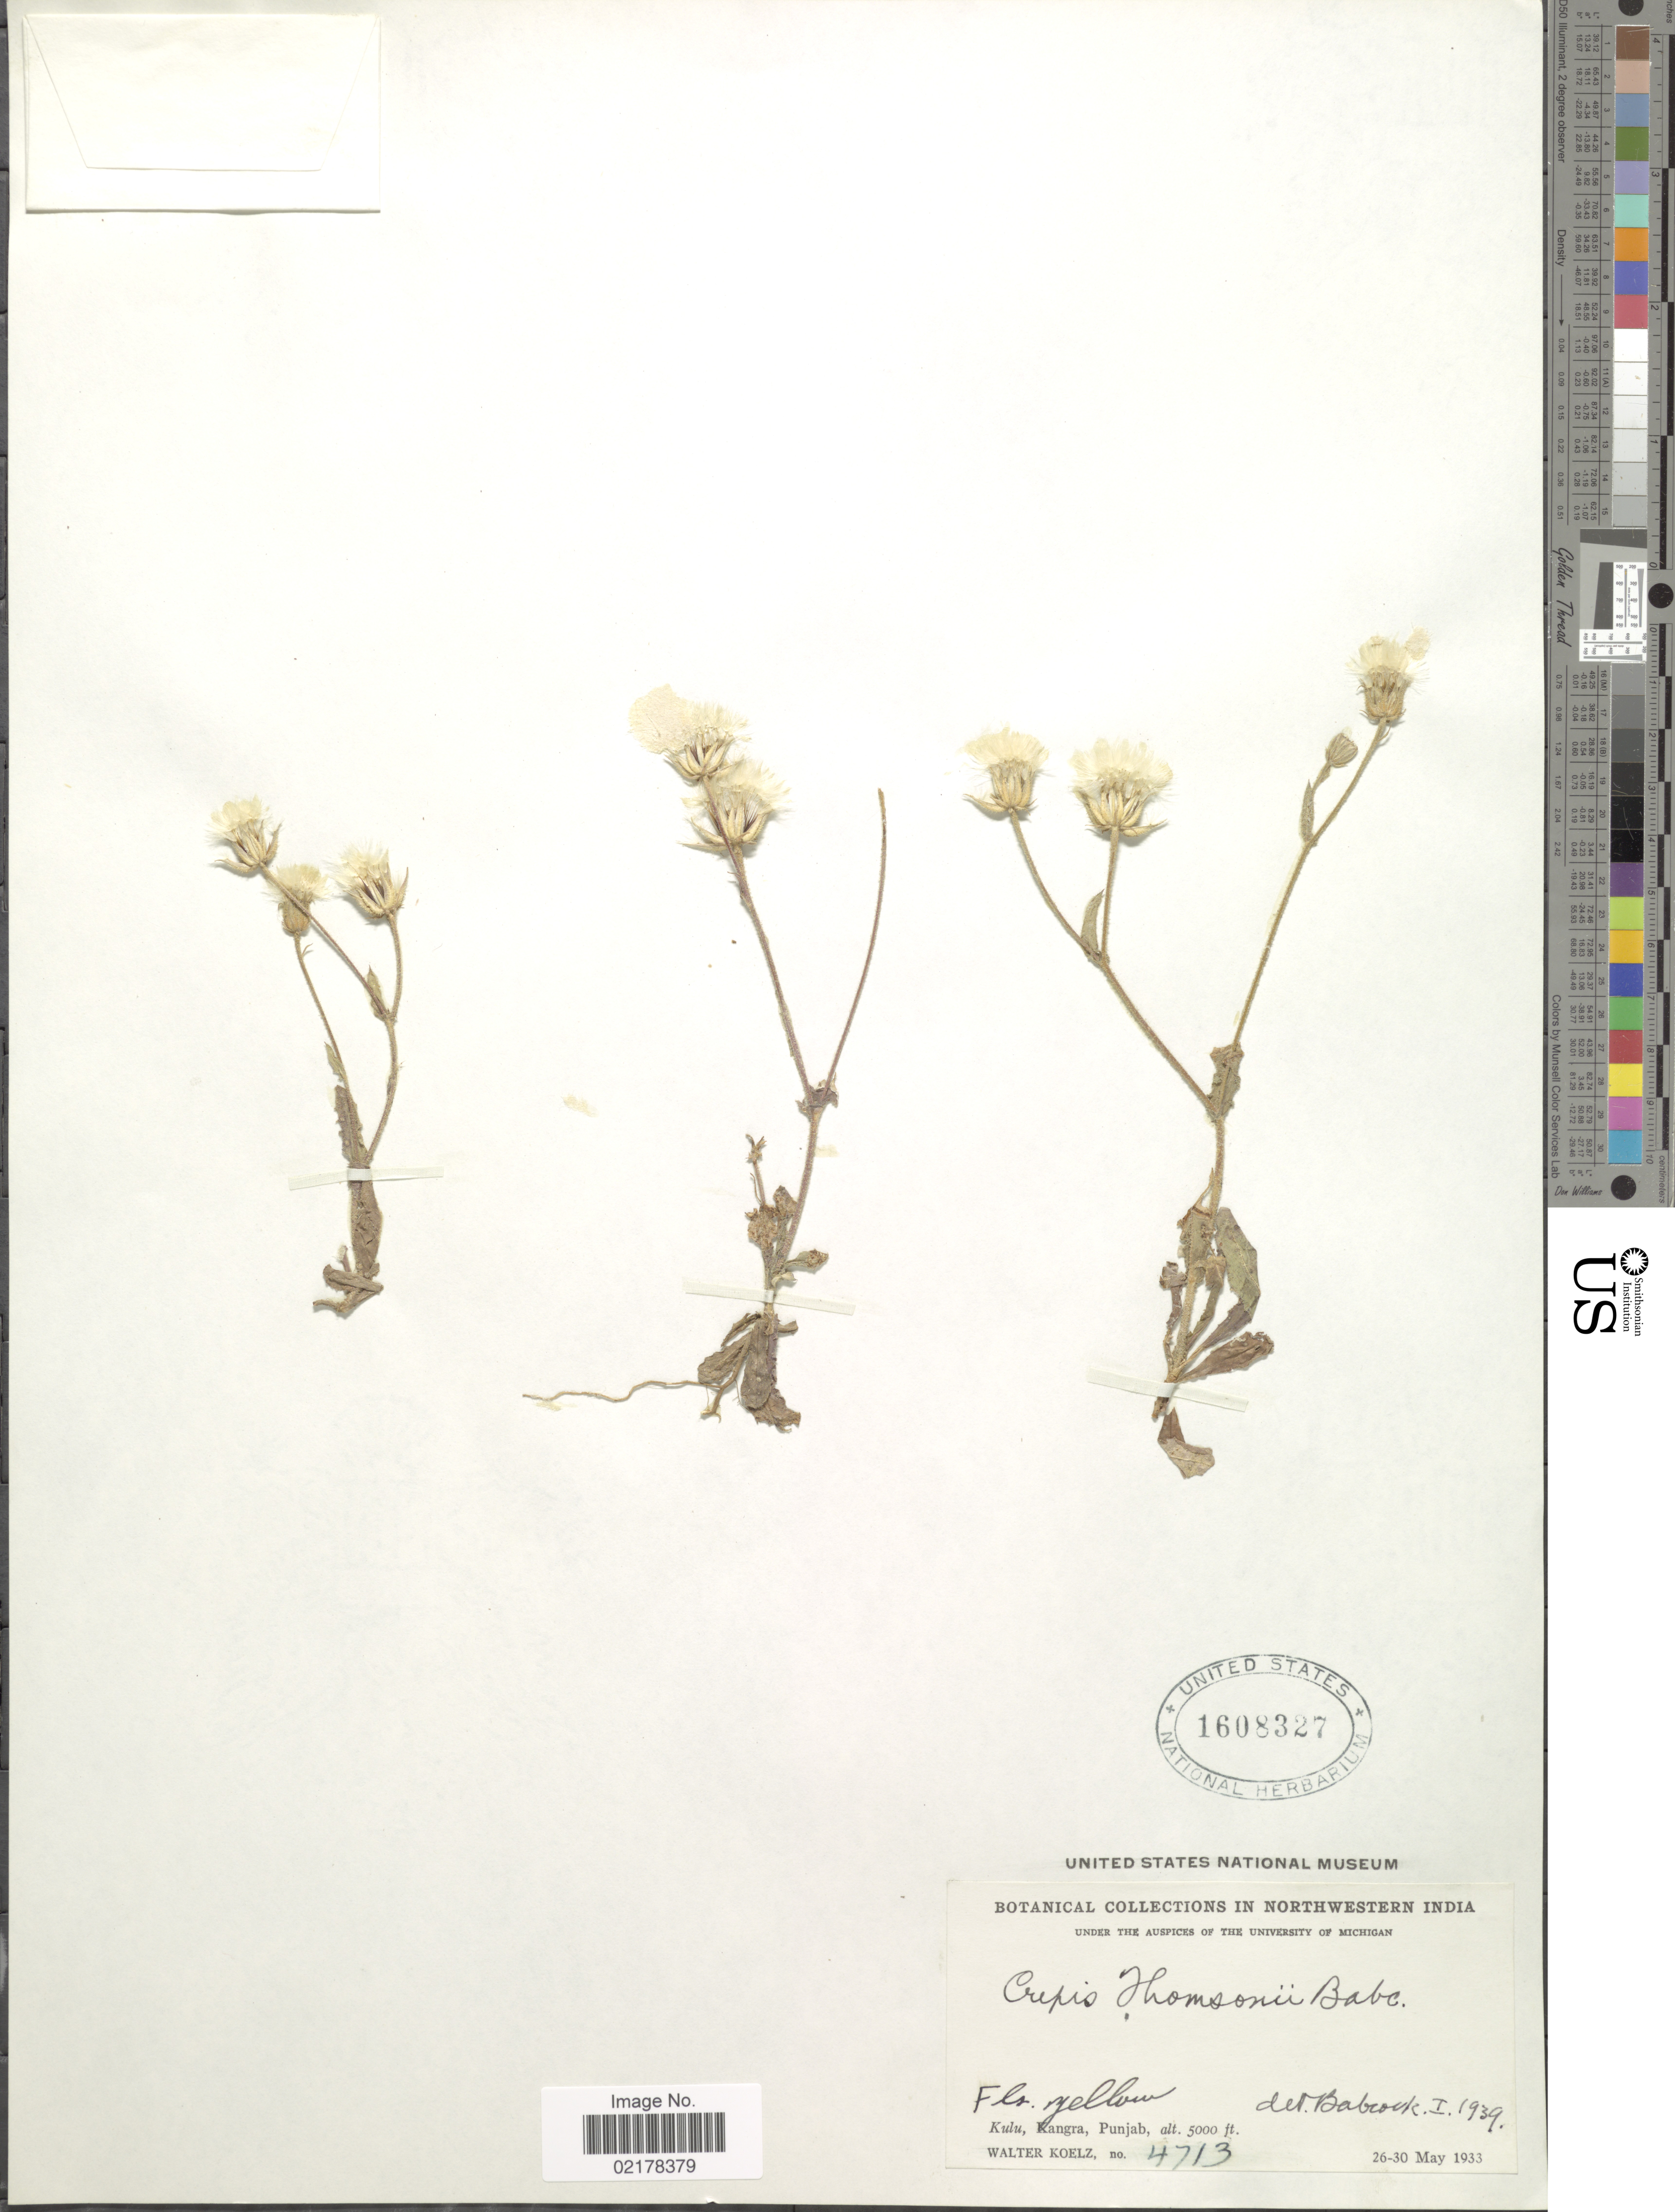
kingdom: Plantae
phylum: Tracheophyta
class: Magnoliopsida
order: Asterales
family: Asteraceae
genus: Crepis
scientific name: Crepis foetida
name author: L.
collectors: W. N. Koelz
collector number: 4713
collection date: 1933-05-26/1933-05-30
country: India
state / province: Himachal Pradesh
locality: Kulu, Kangra, Punjab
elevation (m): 914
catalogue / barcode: US 1608327